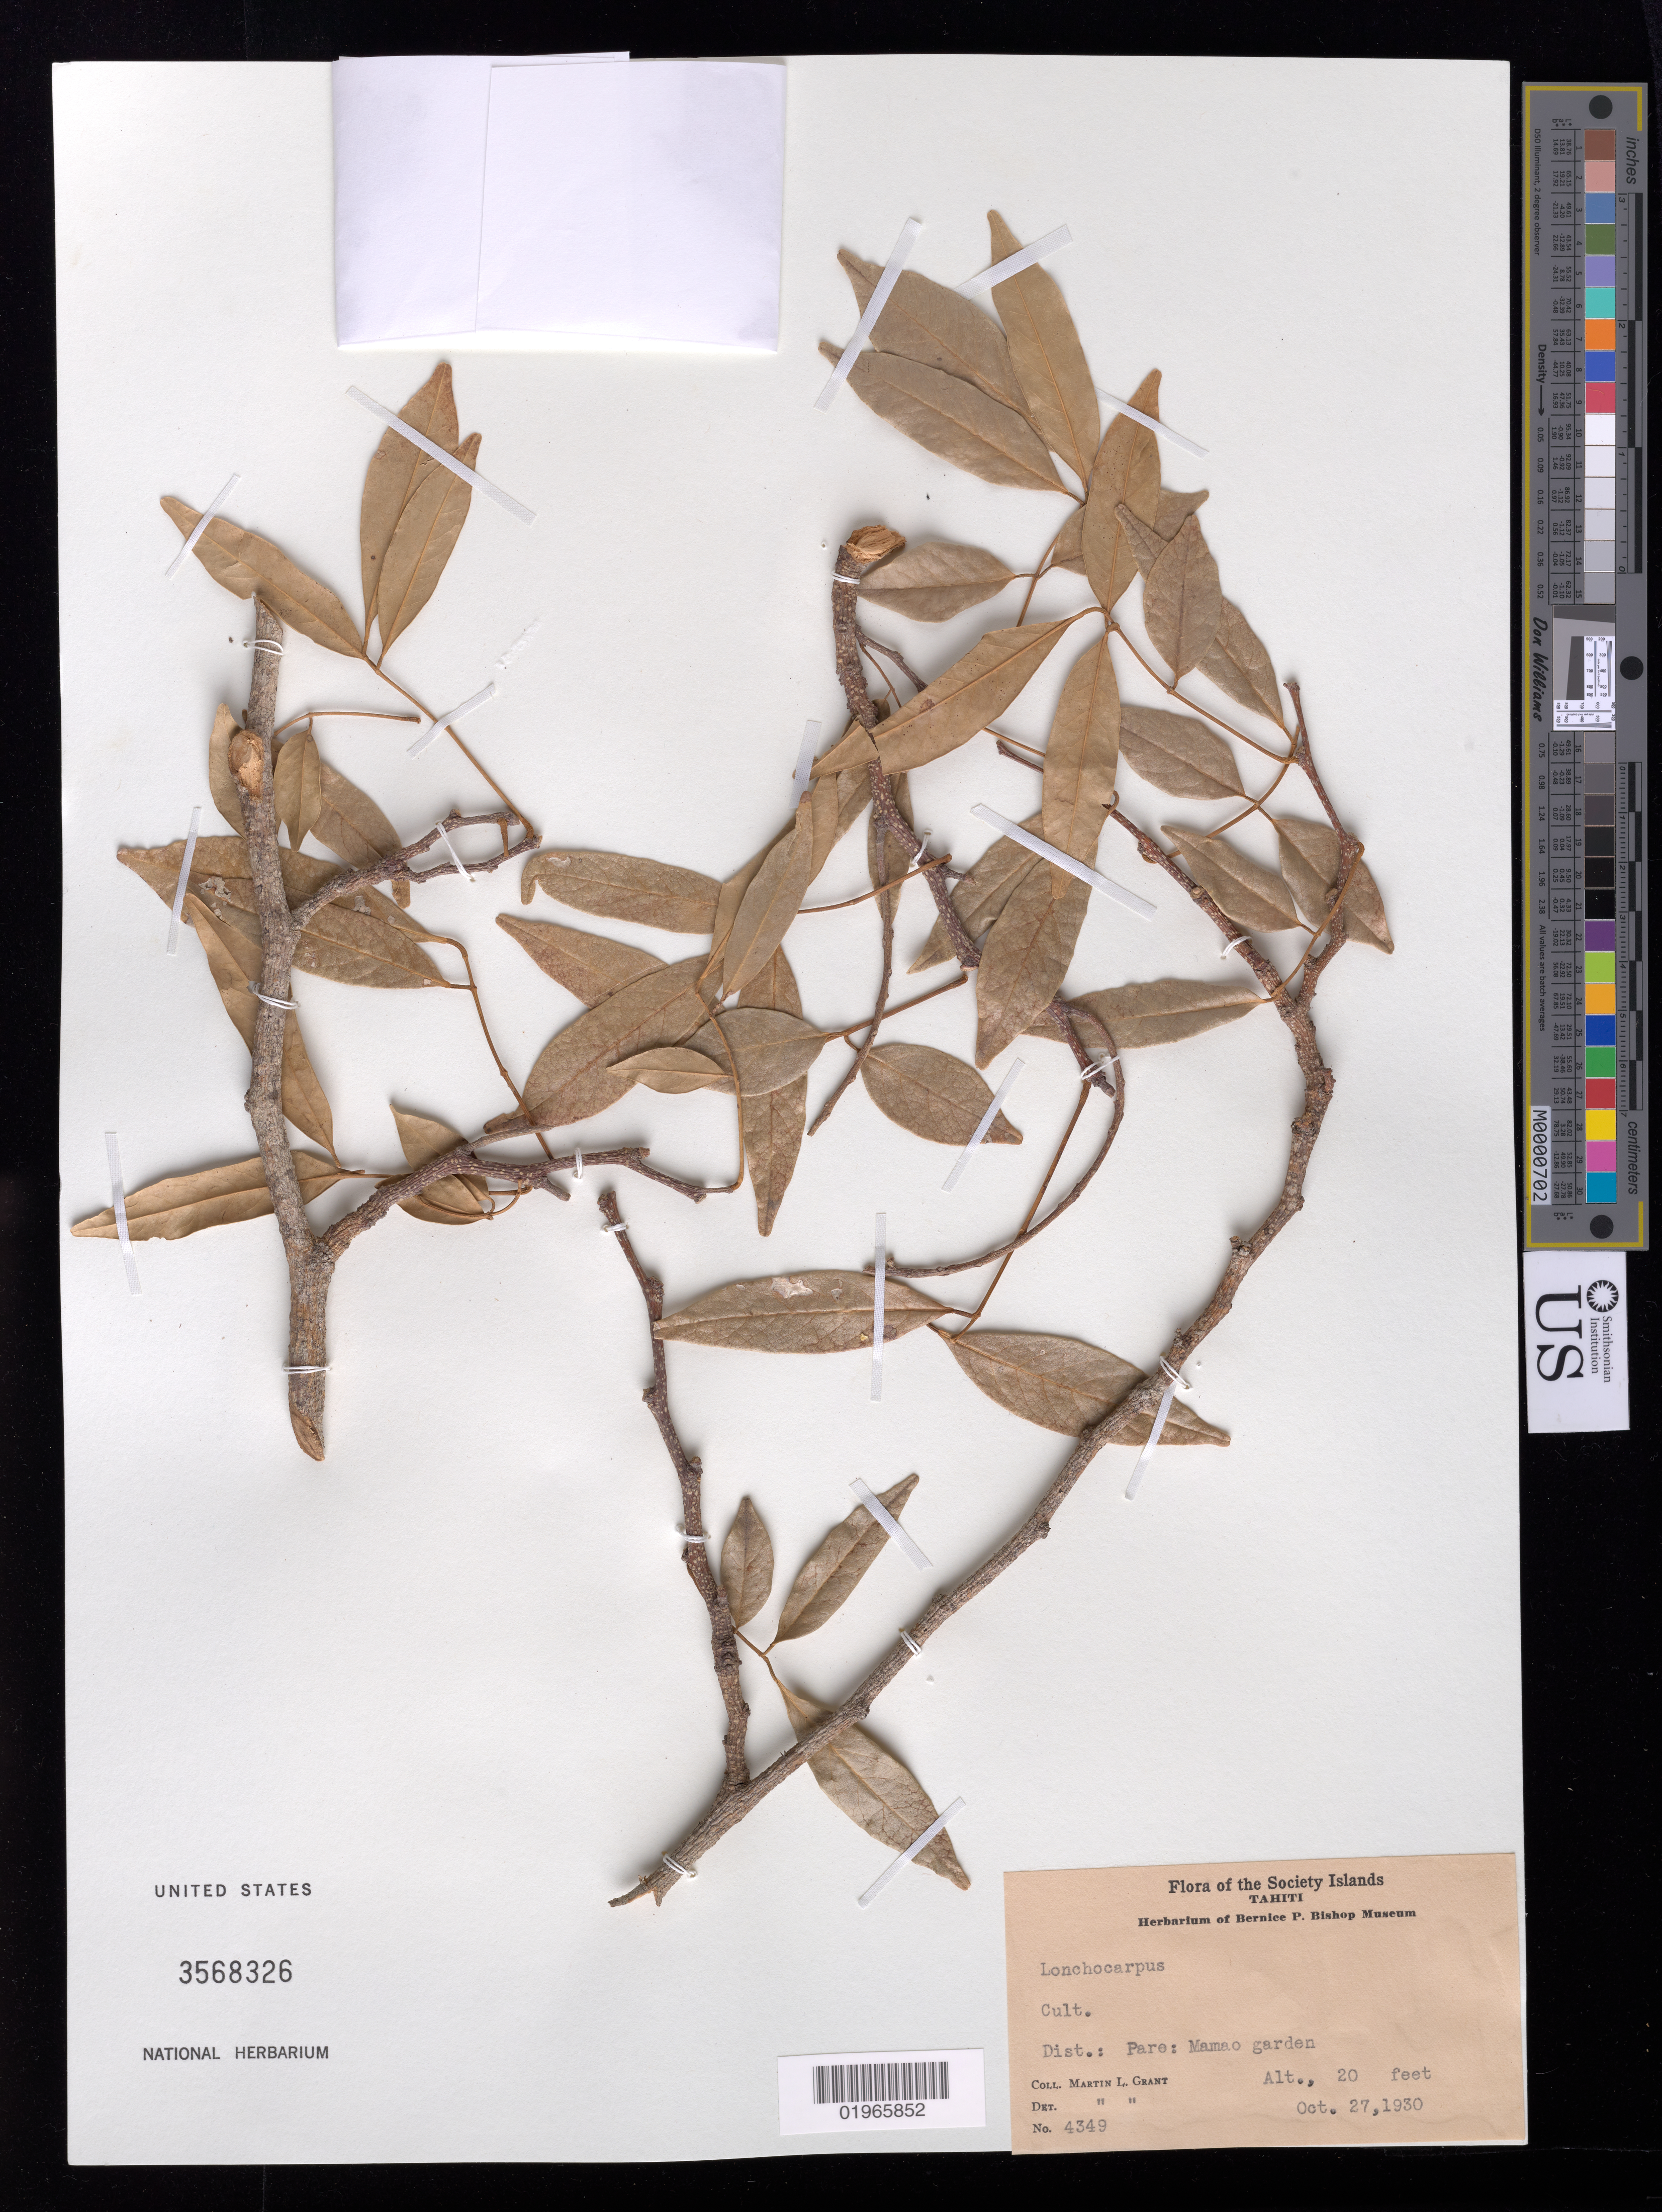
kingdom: Plantae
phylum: Tracheophyta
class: Magnoliopsida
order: Fabales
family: Fabaceae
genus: Lonchocarpus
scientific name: Lonchocarpus sp.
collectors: M. L. Grant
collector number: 4349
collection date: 1930-10-27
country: French Polynesia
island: Tahiti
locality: Society Islands. Tahiti. Dist.: Pare: Mamao garden.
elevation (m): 6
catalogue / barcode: US 3568326